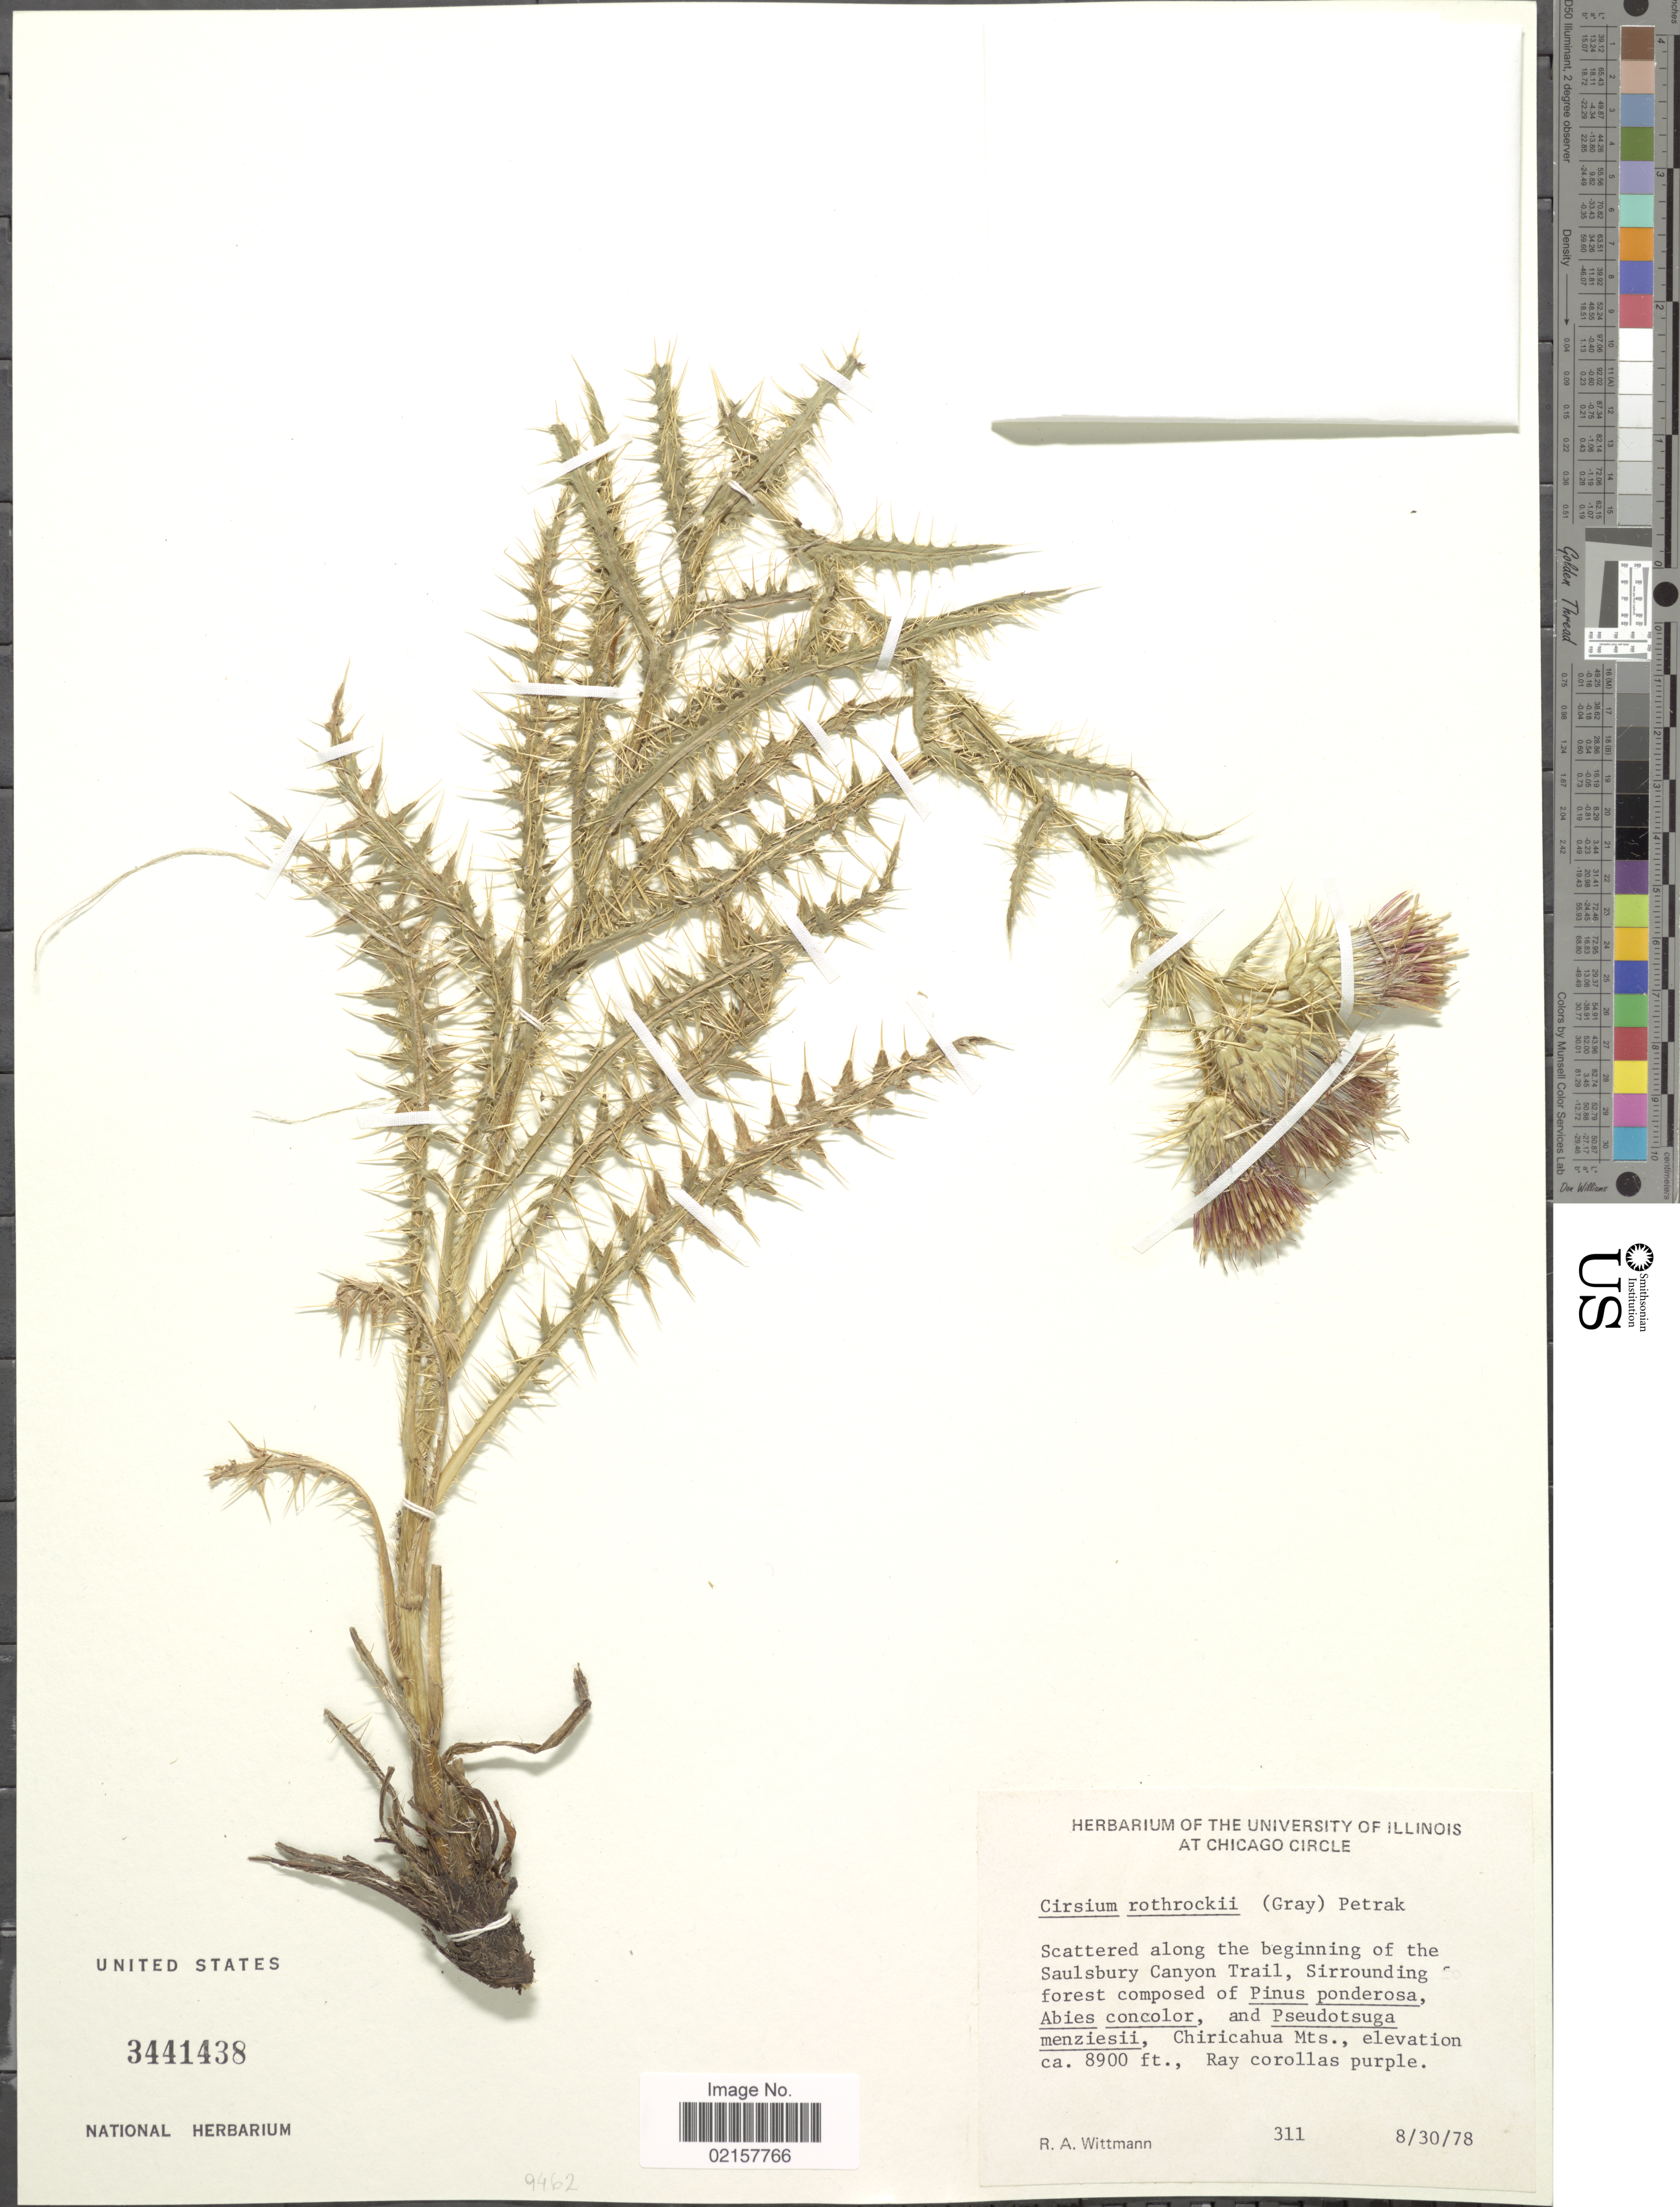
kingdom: Plantae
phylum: Tracheophyta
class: Magnoliopsida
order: Asterales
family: Asteraceae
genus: Cirsium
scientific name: Cirsium arizonicum var. rothrockii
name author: (A. Gray) D.J. Keil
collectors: R. Wittmann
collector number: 311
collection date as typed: Transcribed d/m/y: 30/8/78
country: United States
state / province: Arizona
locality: Scattered along the beginning of the Saulsbury Canyon Trail, Sirrounding forest, Chiricauhua Mts.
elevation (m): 2713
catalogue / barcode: US 3441438